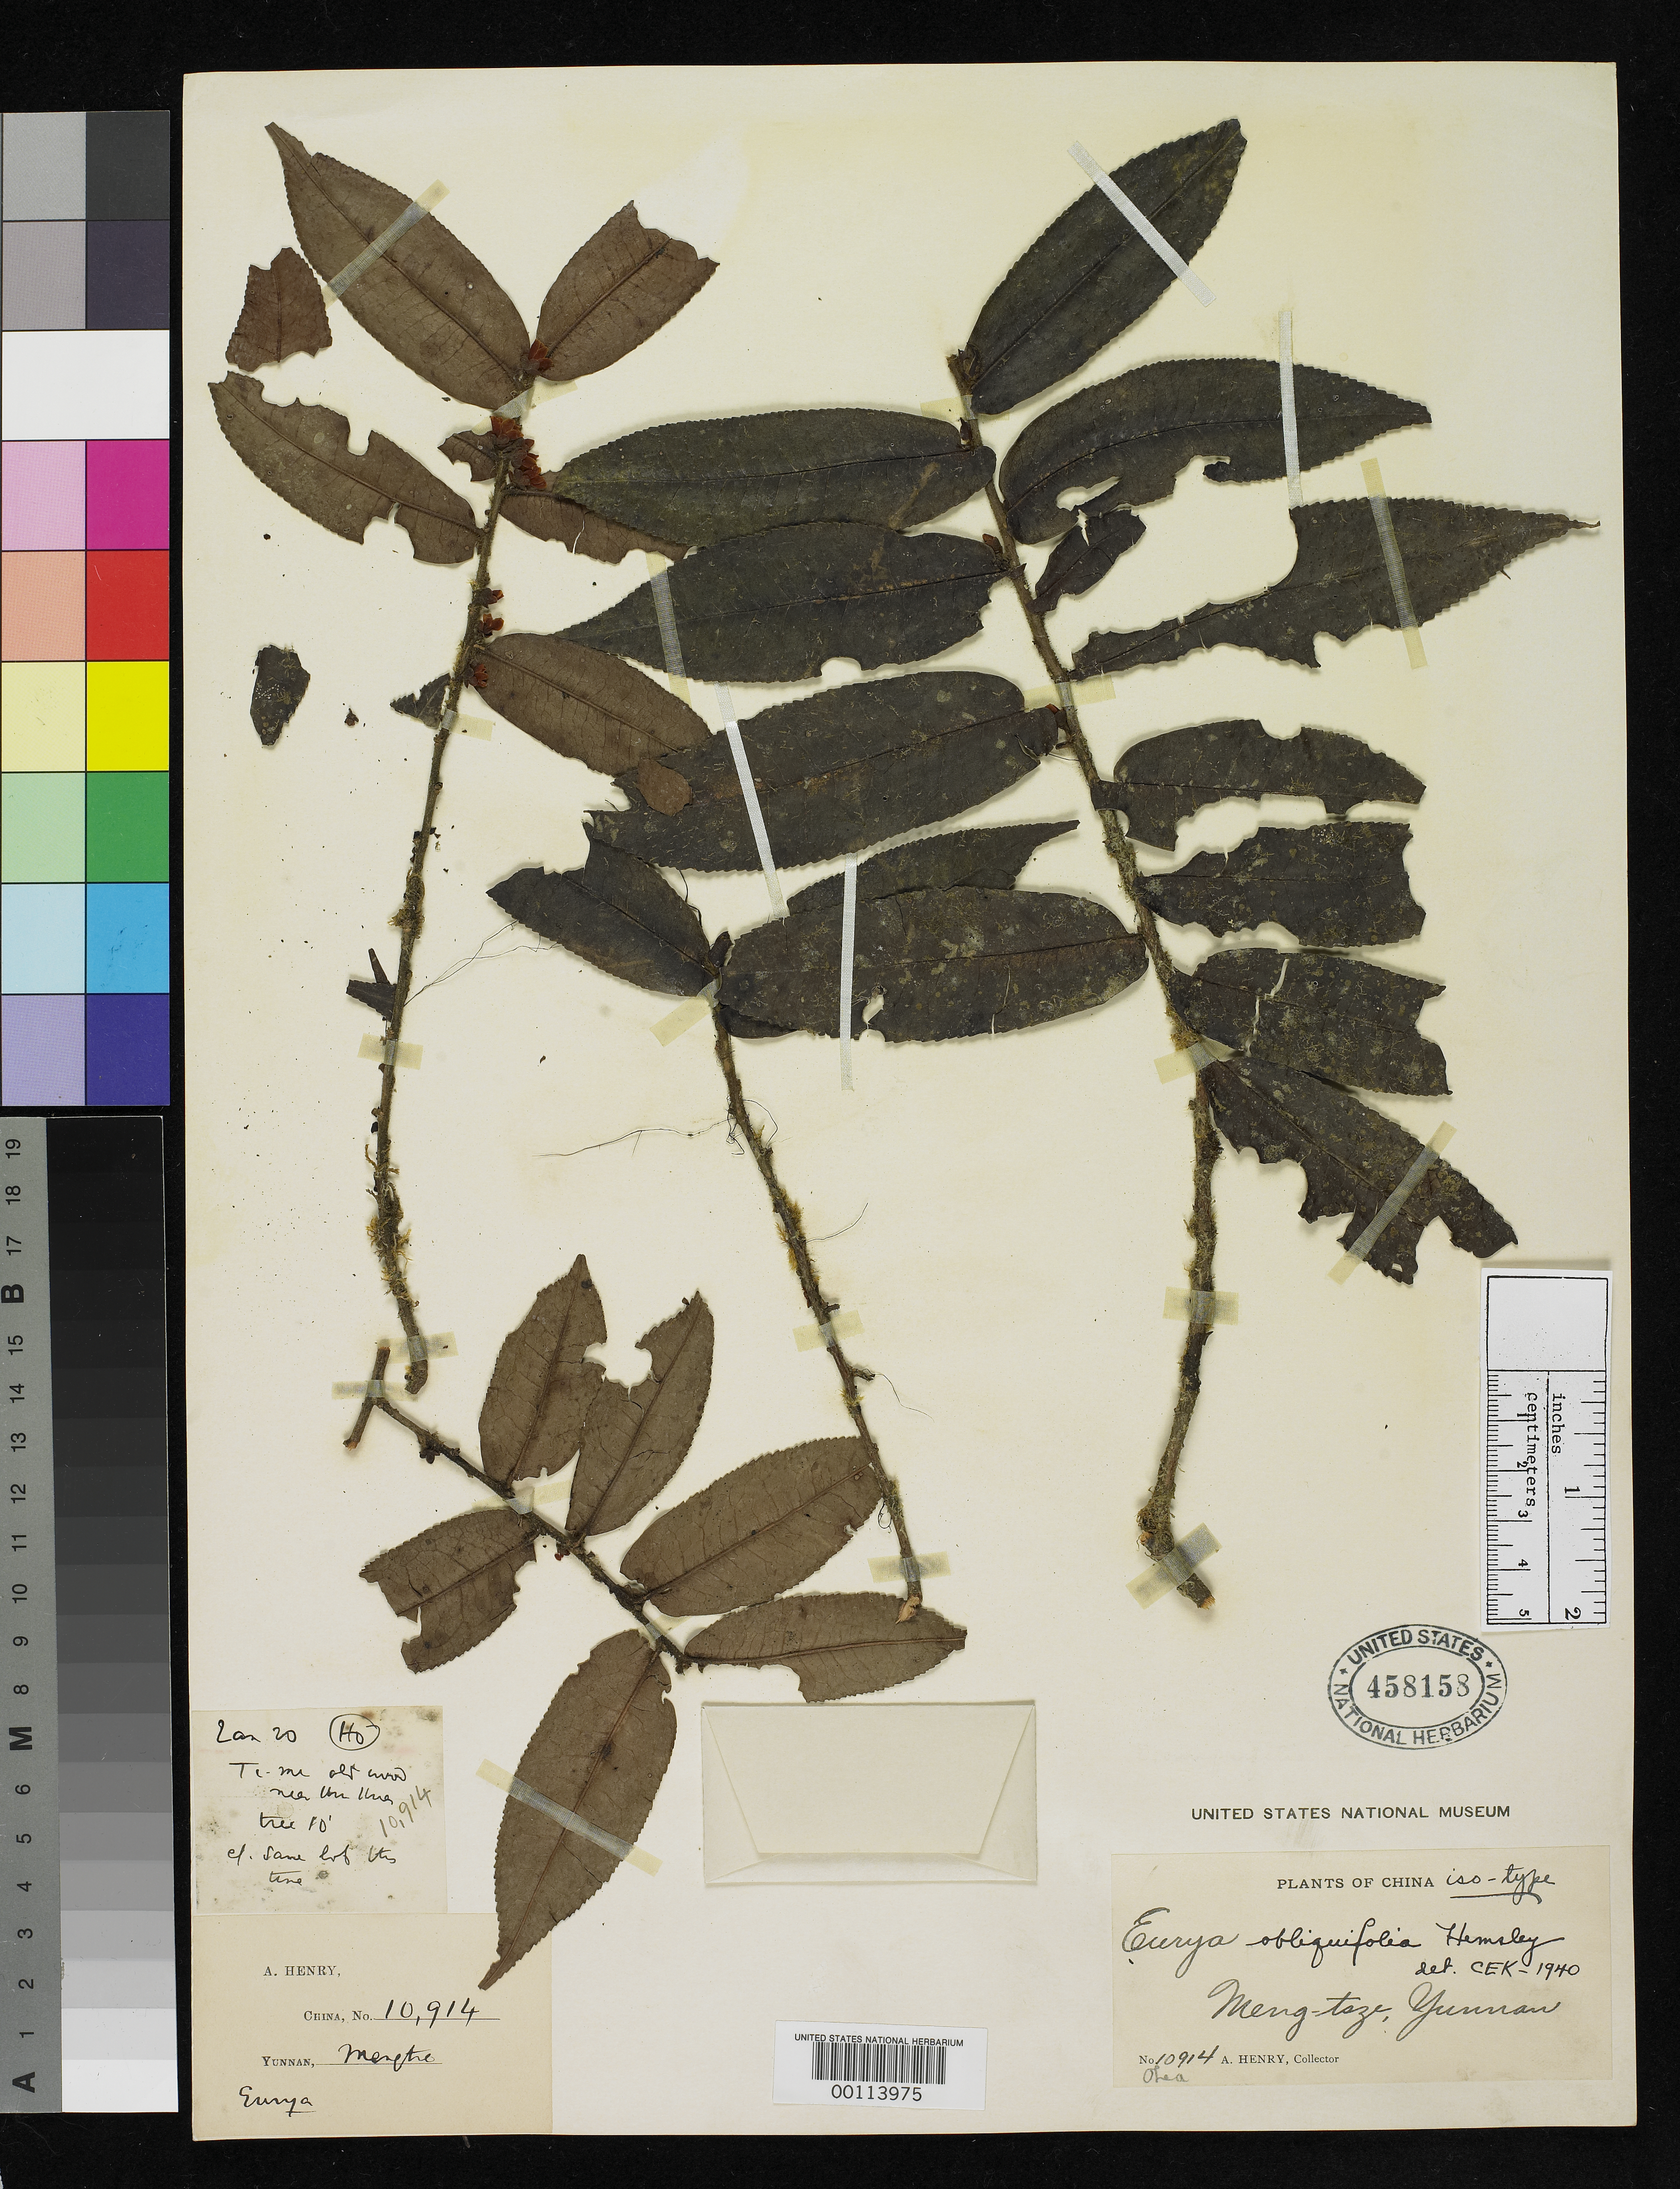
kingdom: Plantae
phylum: Tracheophyta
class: Magnoliopsida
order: Ericales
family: Pentaphylacaceae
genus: Eurya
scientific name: Eurya obliquifolia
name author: Hemsl. in Hook. f.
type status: Isotype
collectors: A. Henry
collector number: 10914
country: China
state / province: Yunnan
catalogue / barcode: US 458158